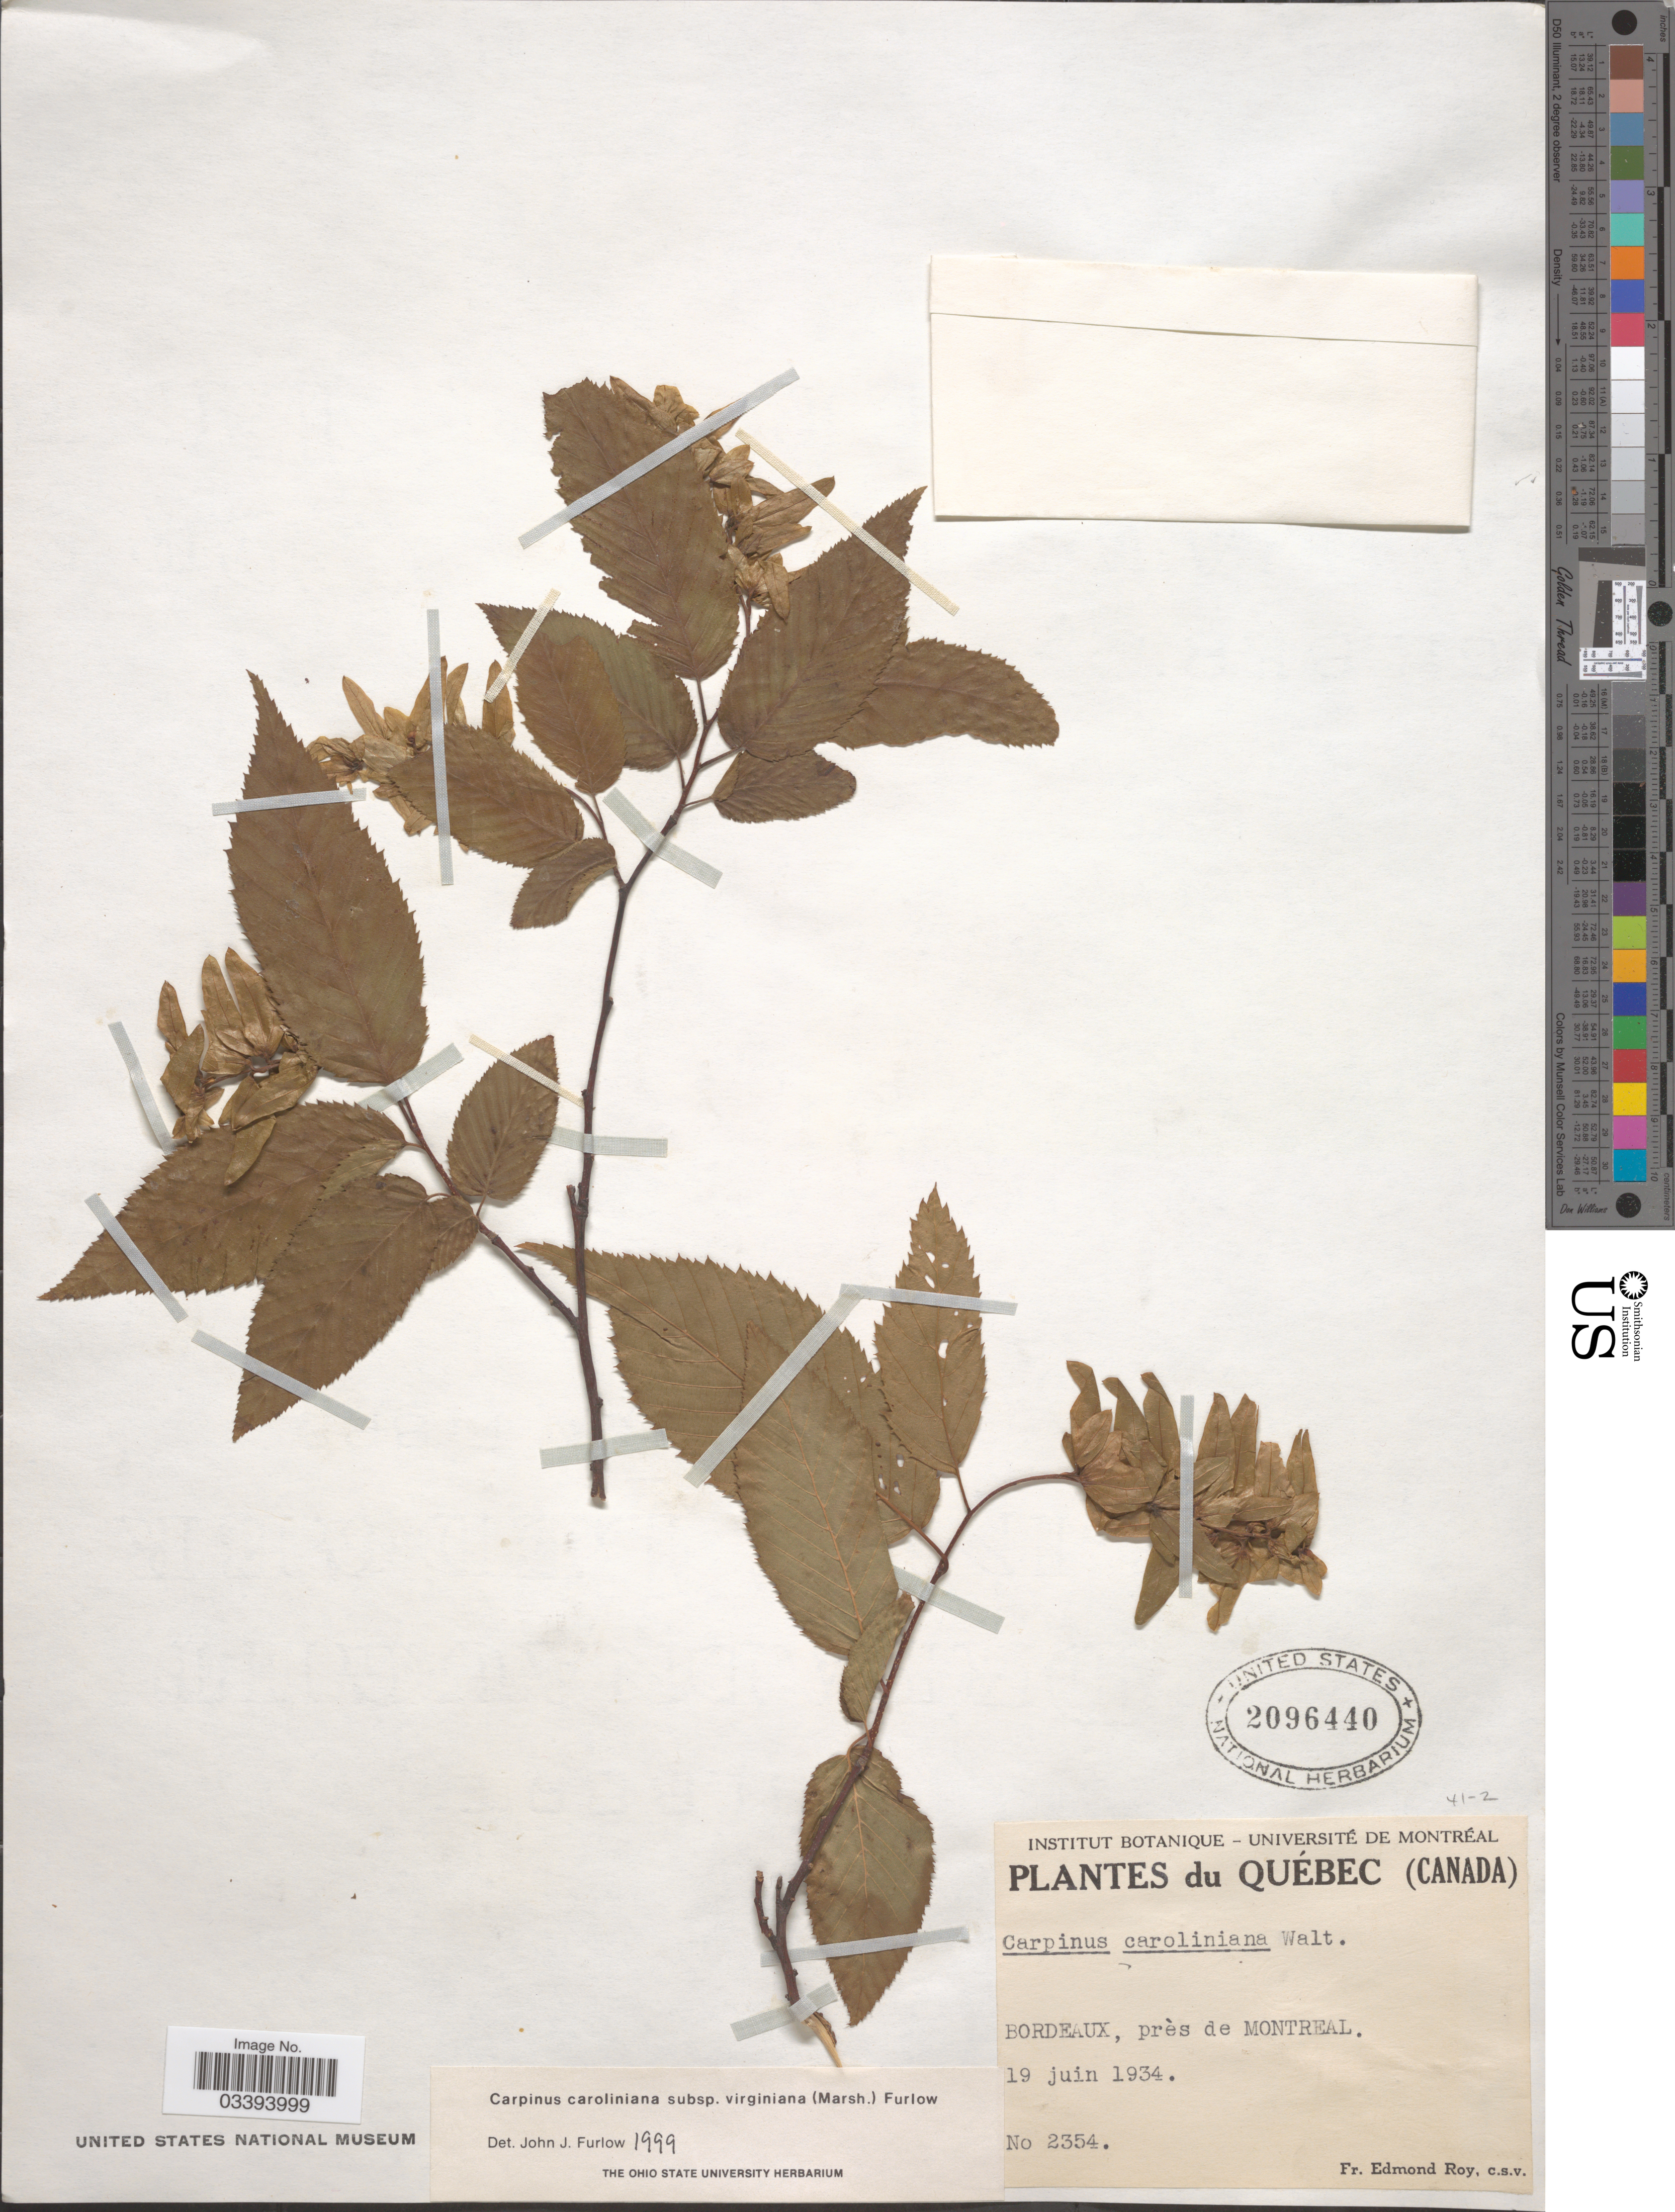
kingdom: Plantae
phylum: Tracheophyta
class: Magnoliopsida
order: Fagales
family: Betulaceae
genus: Carpinus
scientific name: Carpinus caroliniana subsp. virginiana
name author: (Marshall) Furlow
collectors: E. Roy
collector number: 2354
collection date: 1934-06-19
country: Canada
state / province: Quebec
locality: Bordeaux, près de Montreal.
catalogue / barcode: US 2096440